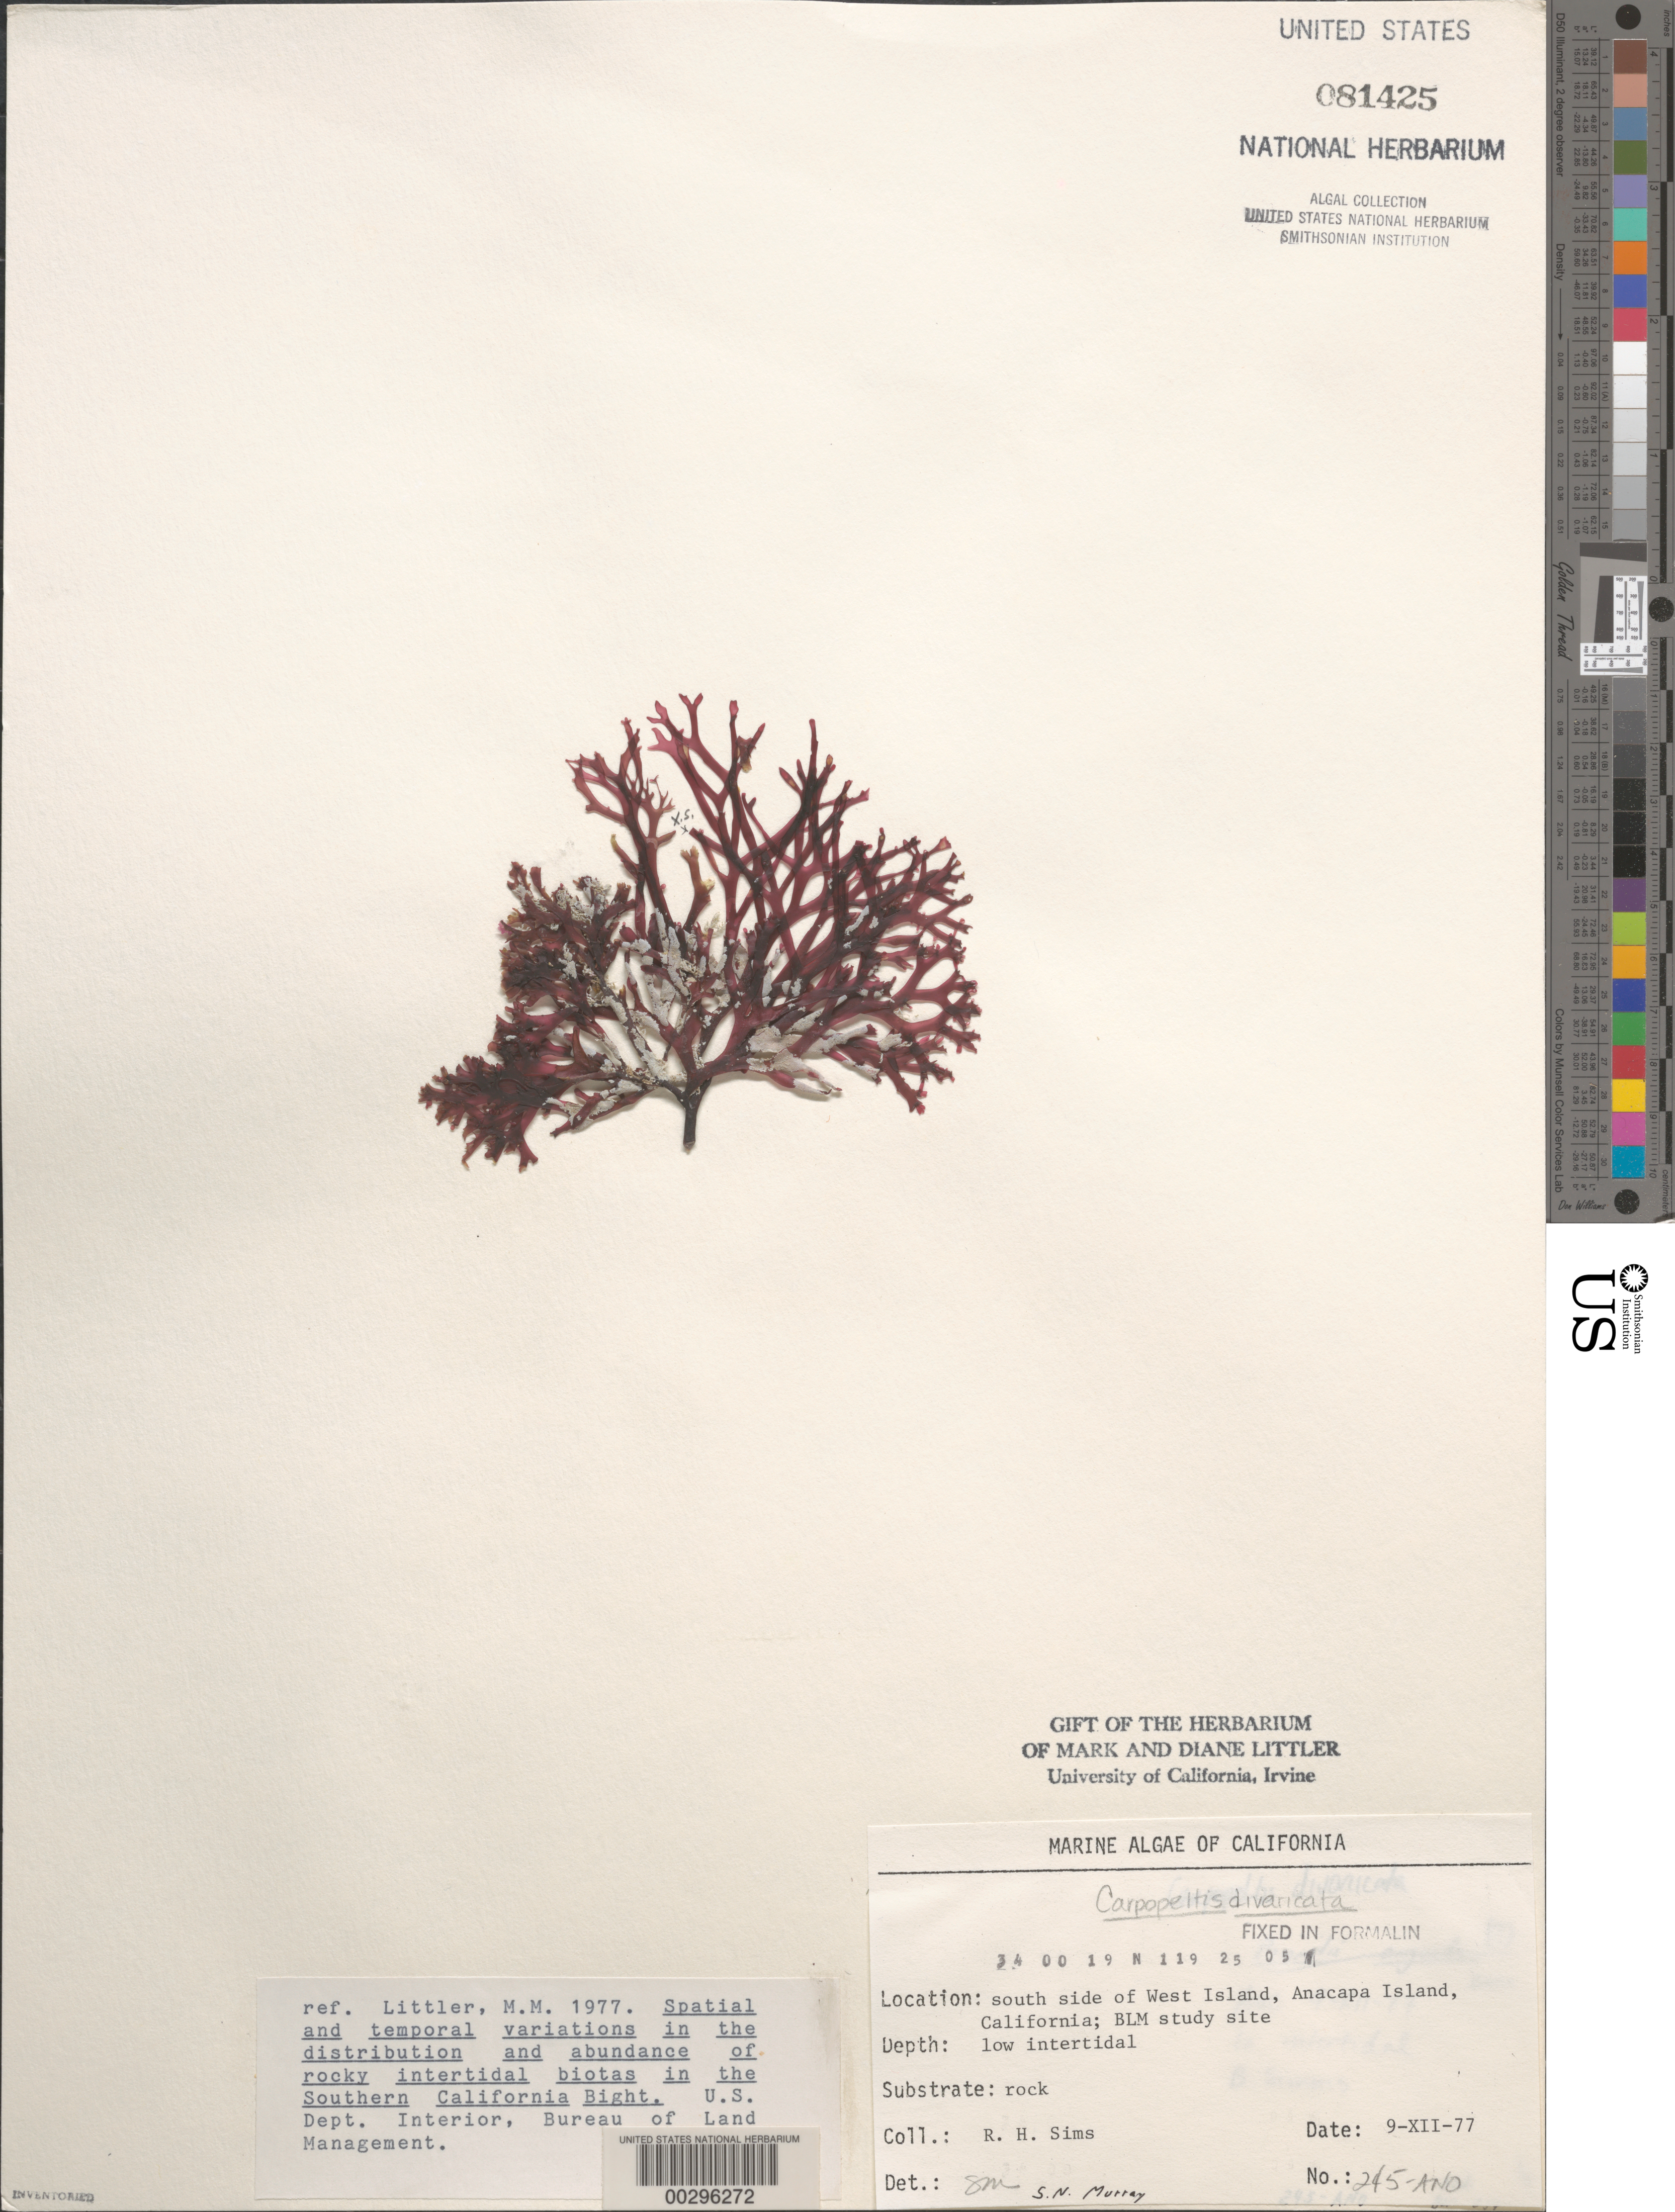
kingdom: Plantae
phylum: Rhodophyta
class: Florideophyceae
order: Halymeniales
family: Halymeniaceae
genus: Grateloupia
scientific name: Grateloupia chiangii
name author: S. Kawaguchi & H.W. Wang in H.W. Wang et al.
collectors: R. H. Sims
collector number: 245-ANO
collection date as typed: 09 Dec 1977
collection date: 1977-12-09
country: United States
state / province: California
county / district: Ventura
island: Anacapa Island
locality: South side of west island, near Cat Rock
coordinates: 34 00 19 N, 119 25 05 W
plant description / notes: BLM-SOCALBIGHT Rocky Intertidal Survey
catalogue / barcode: US 81425